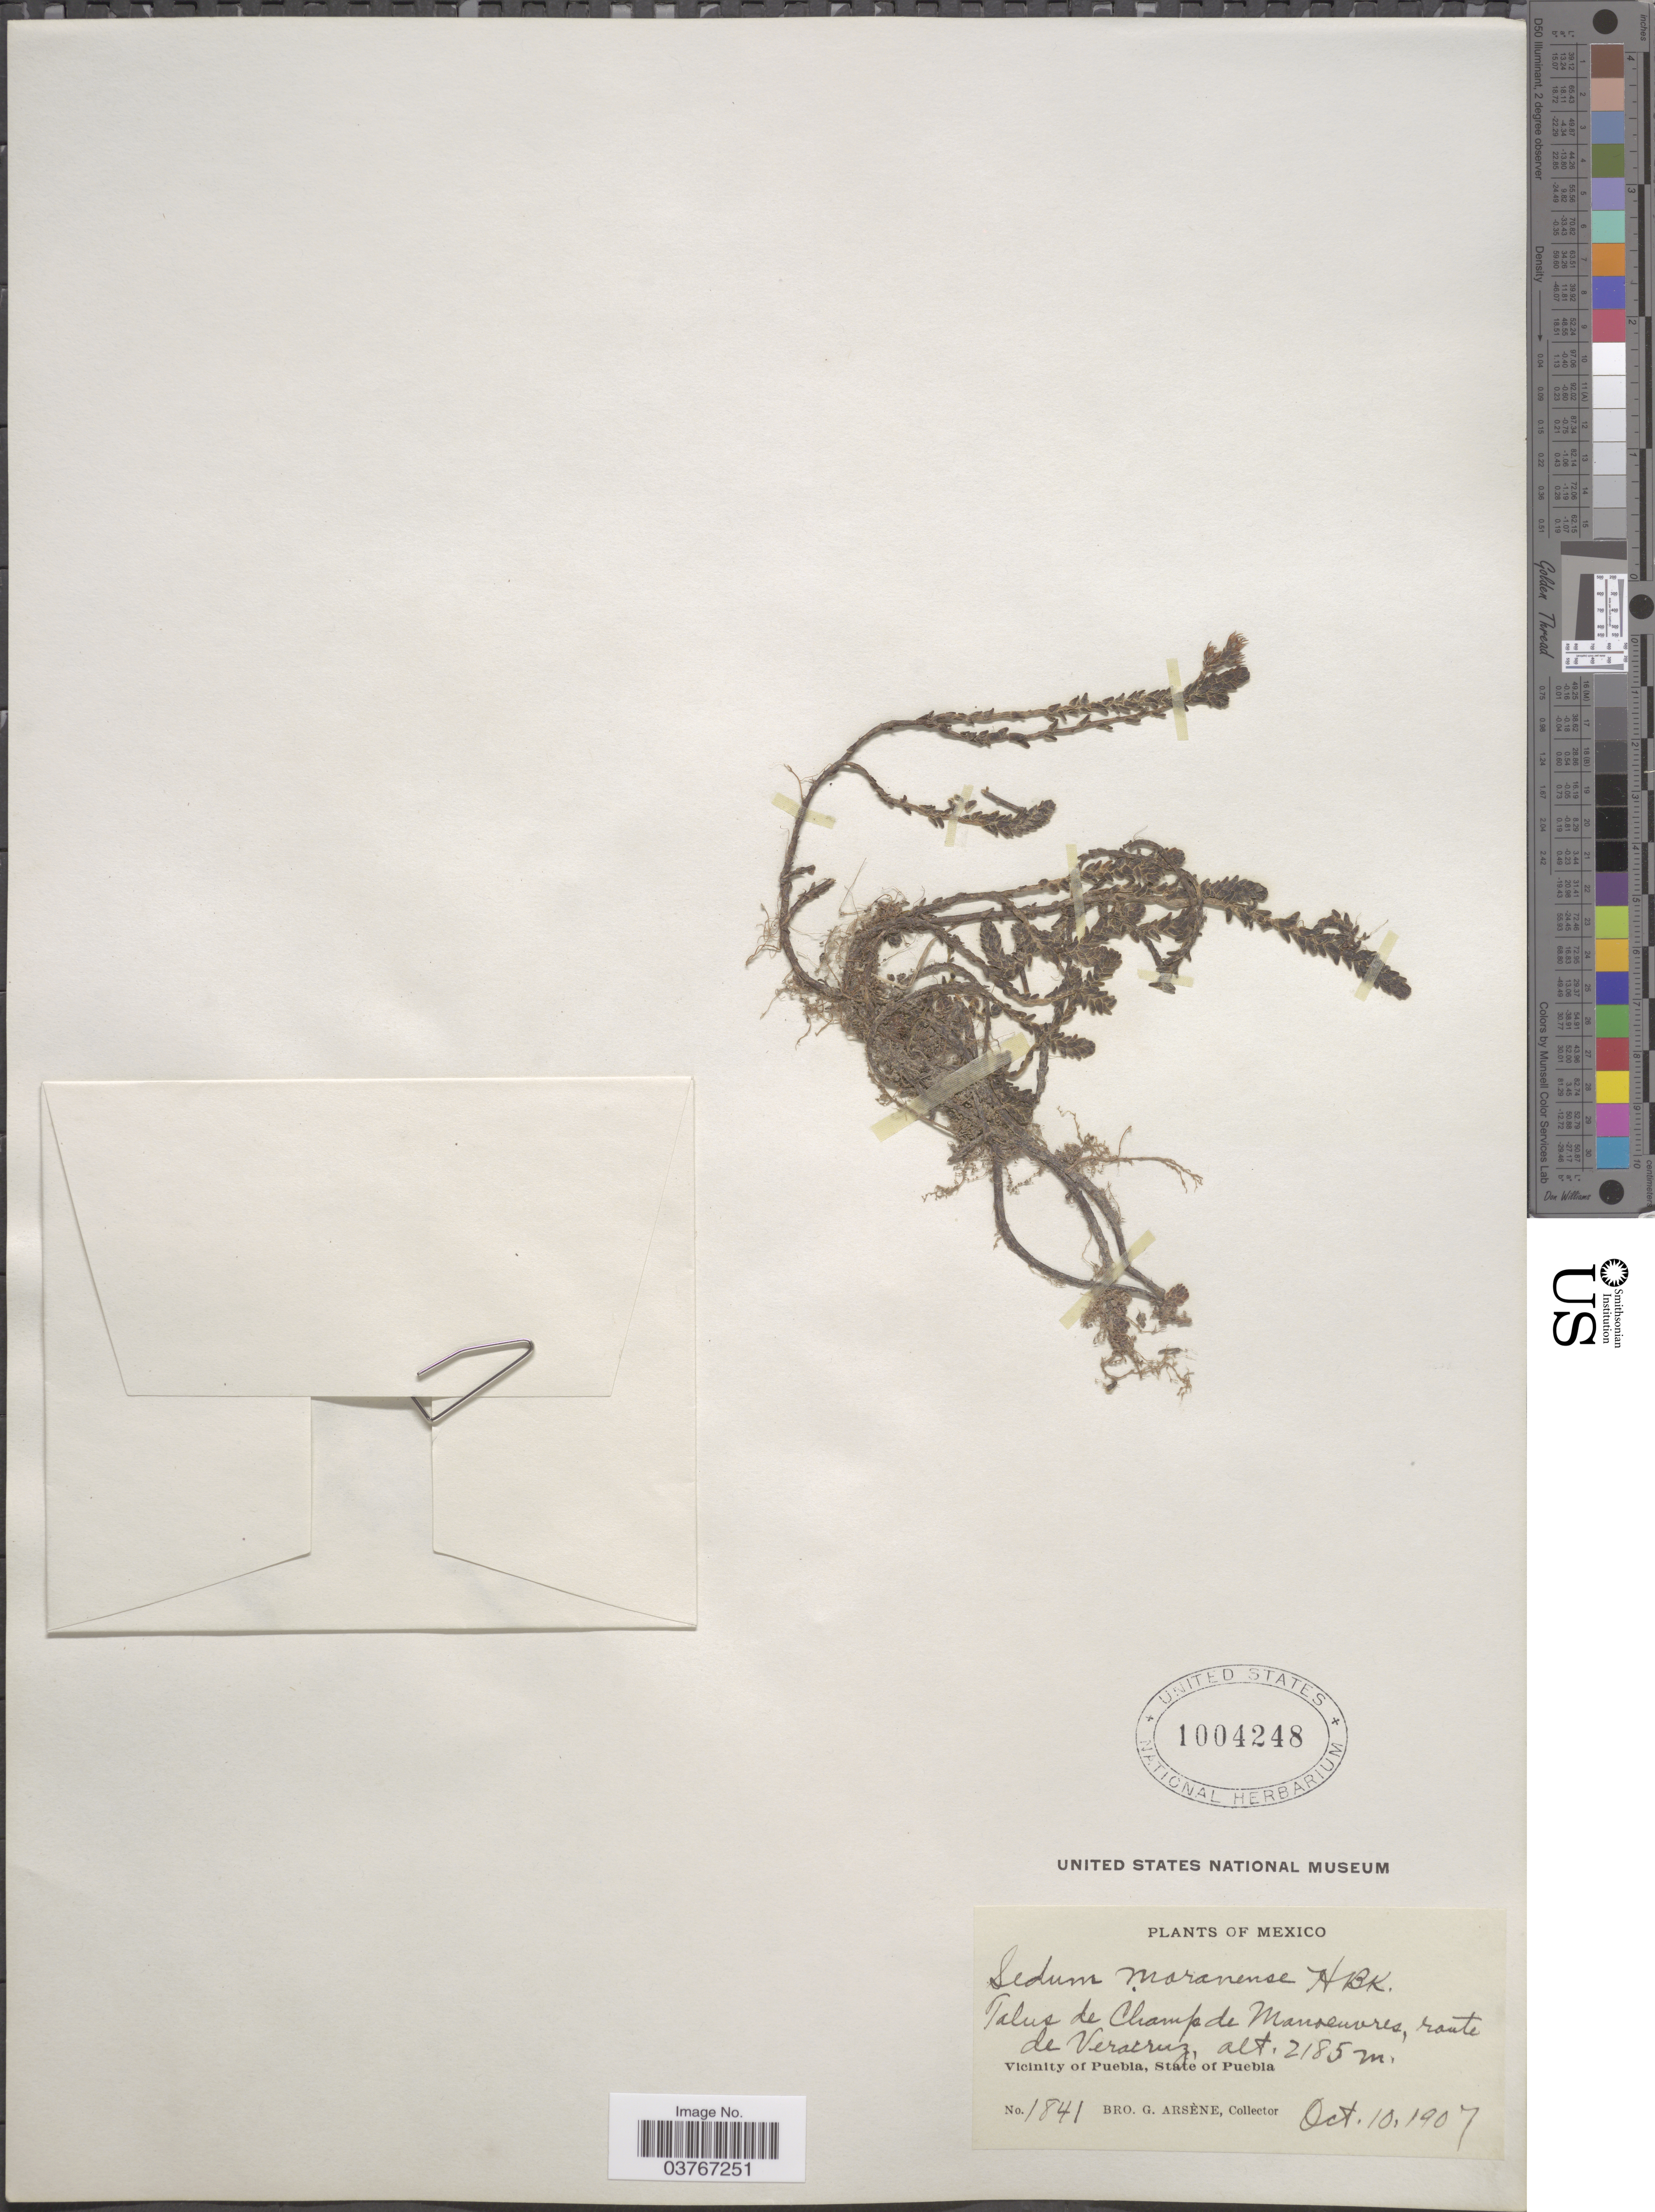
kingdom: Plantae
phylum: Tracheophyta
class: Magnoliopsida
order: Saxifragales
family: Crassulaceae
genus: Sedum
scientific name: Sedum moranense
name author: Kunth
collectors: Bro. G. Arsène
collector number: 1841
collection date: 1907-10-10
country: Mexico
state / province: Puebla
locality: Talus de Champ de Manoeuvres, route de Veracruz. Vicinity of Puebla, State of Puebla.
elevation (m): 2185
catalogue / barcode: US 1004248